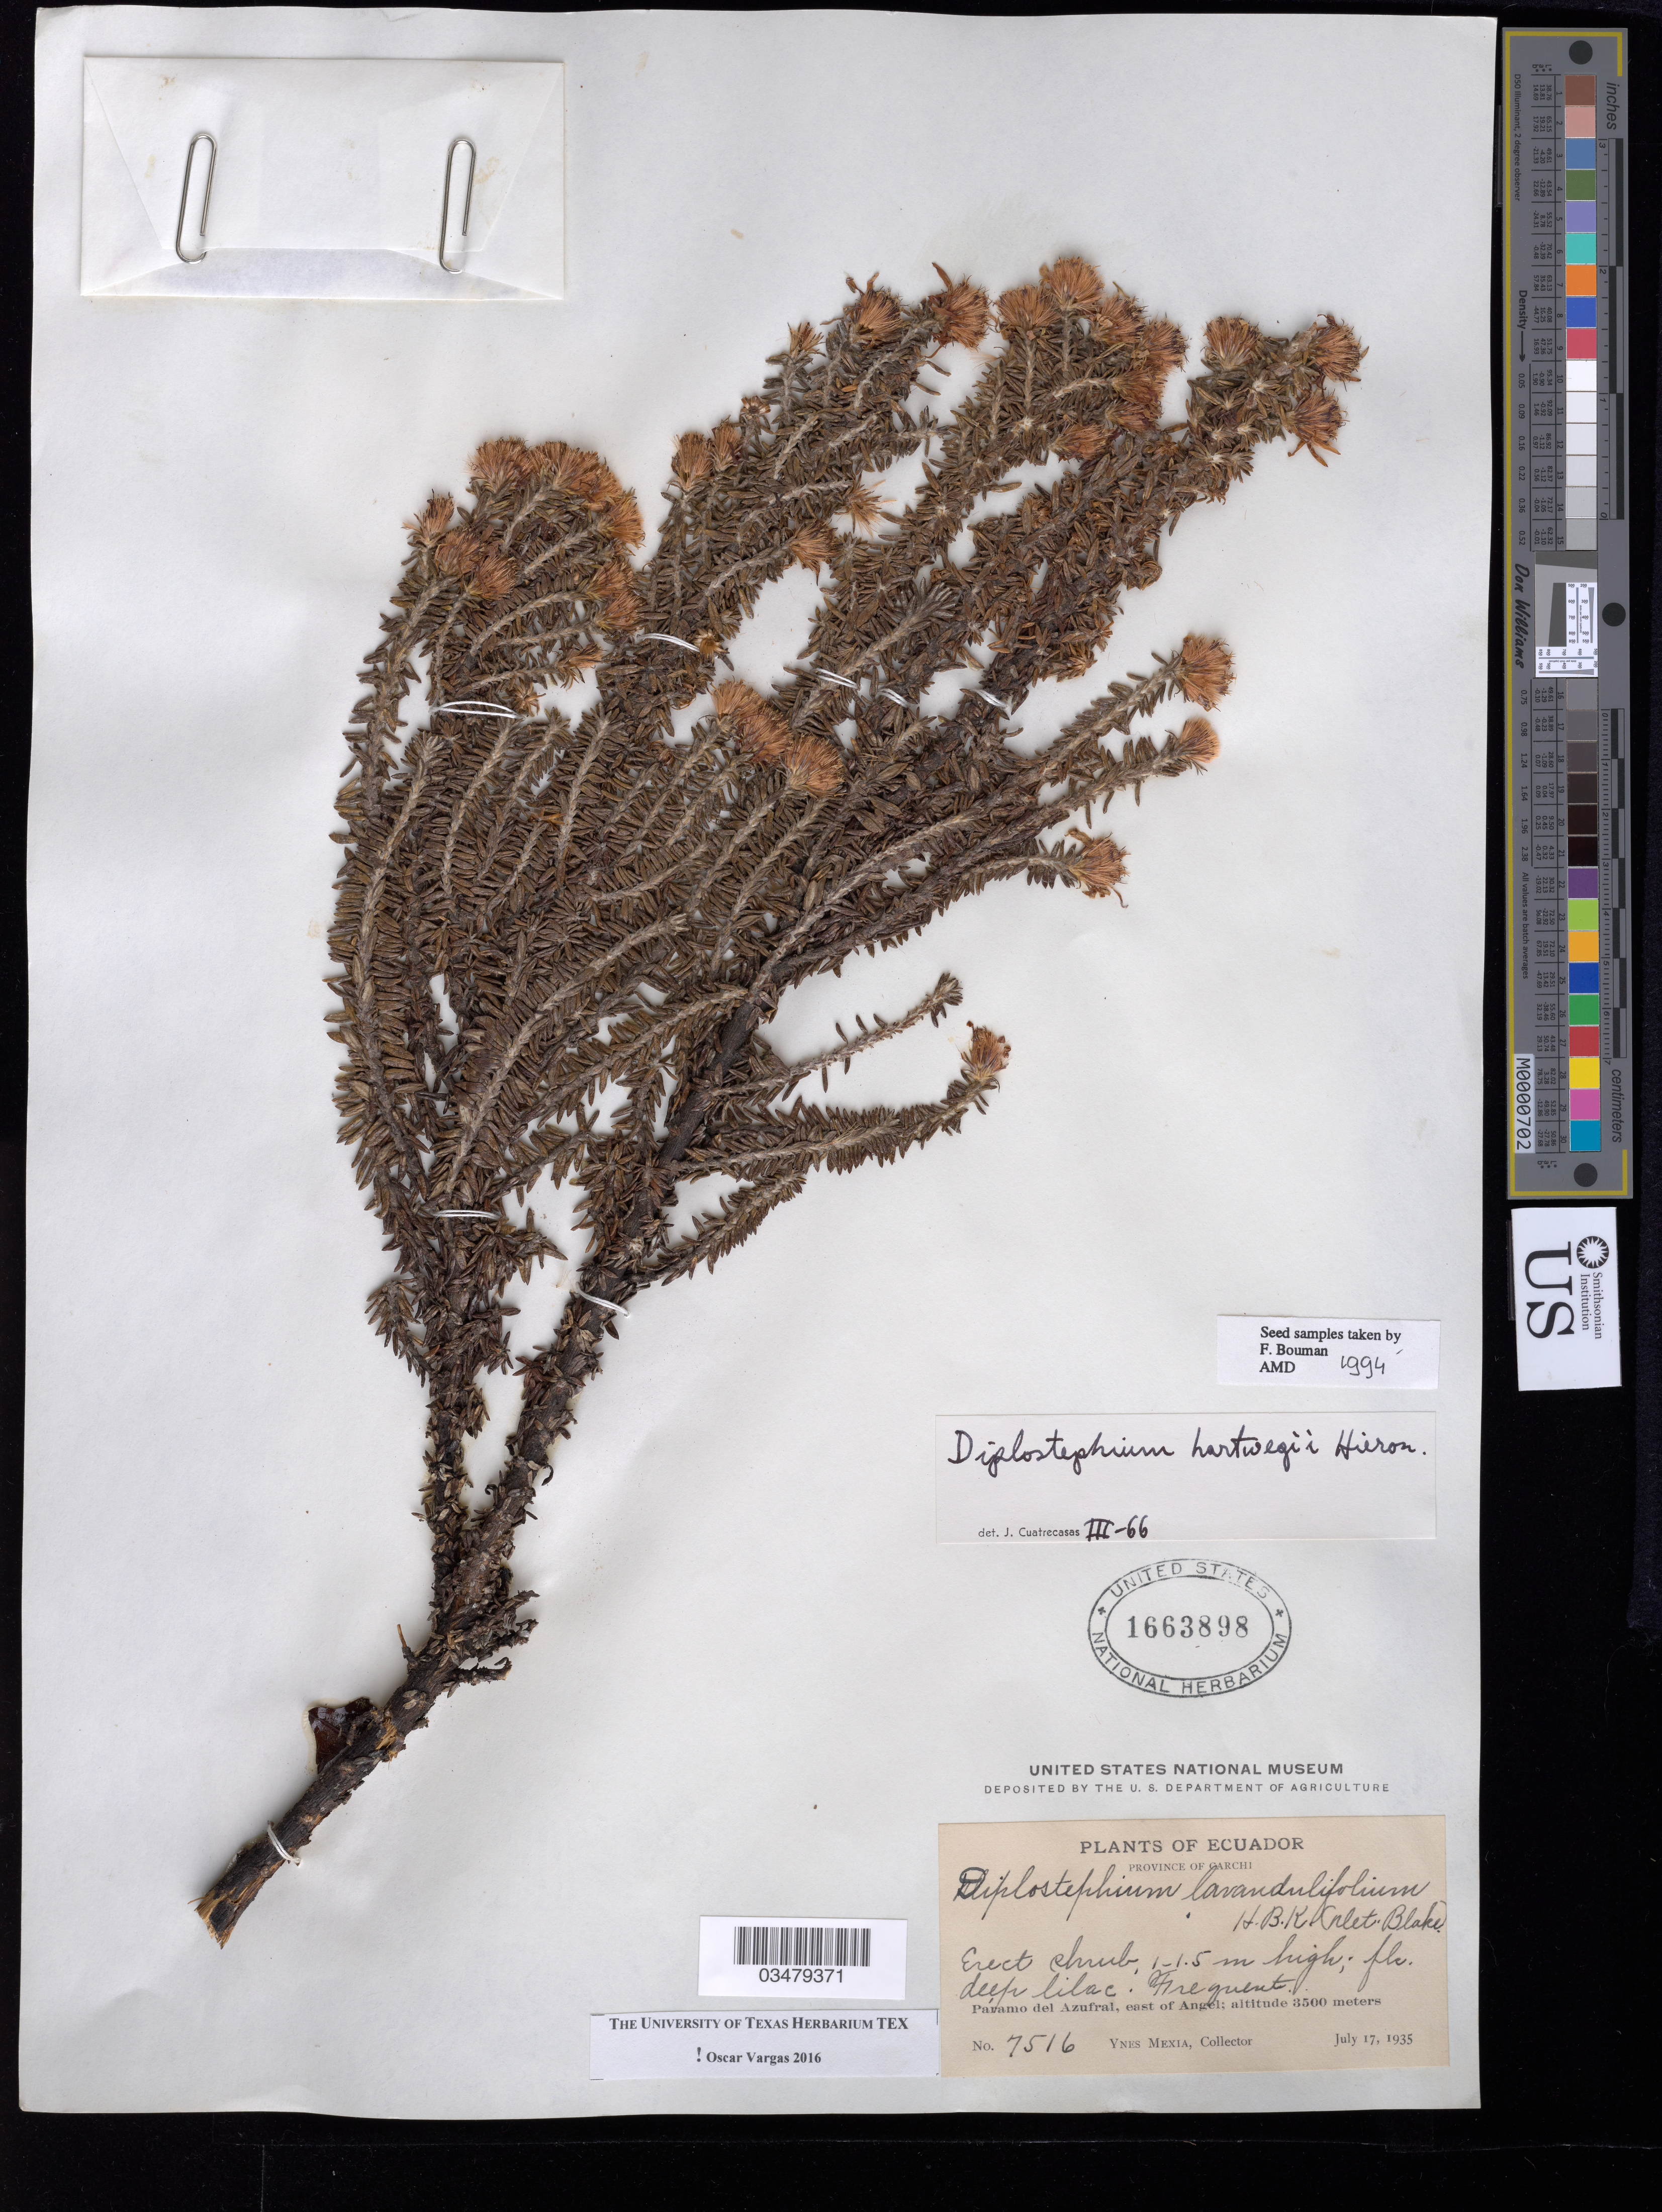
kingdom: Plantae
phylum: Tracheophyta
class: Magnoliopsida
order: Asterales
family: Asteraceae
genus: Diplostephium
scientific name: Diplostephium hartwegii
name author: Hieron.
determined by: Vargas, Oscar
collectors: Y. Mexia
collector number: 7516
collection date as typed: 17 Jul 1935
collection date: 1935-07-17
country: Ecuador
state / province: Carchi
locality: Paramo del Azufral, E of Angel.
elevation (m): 3500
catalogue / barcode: US 1663898